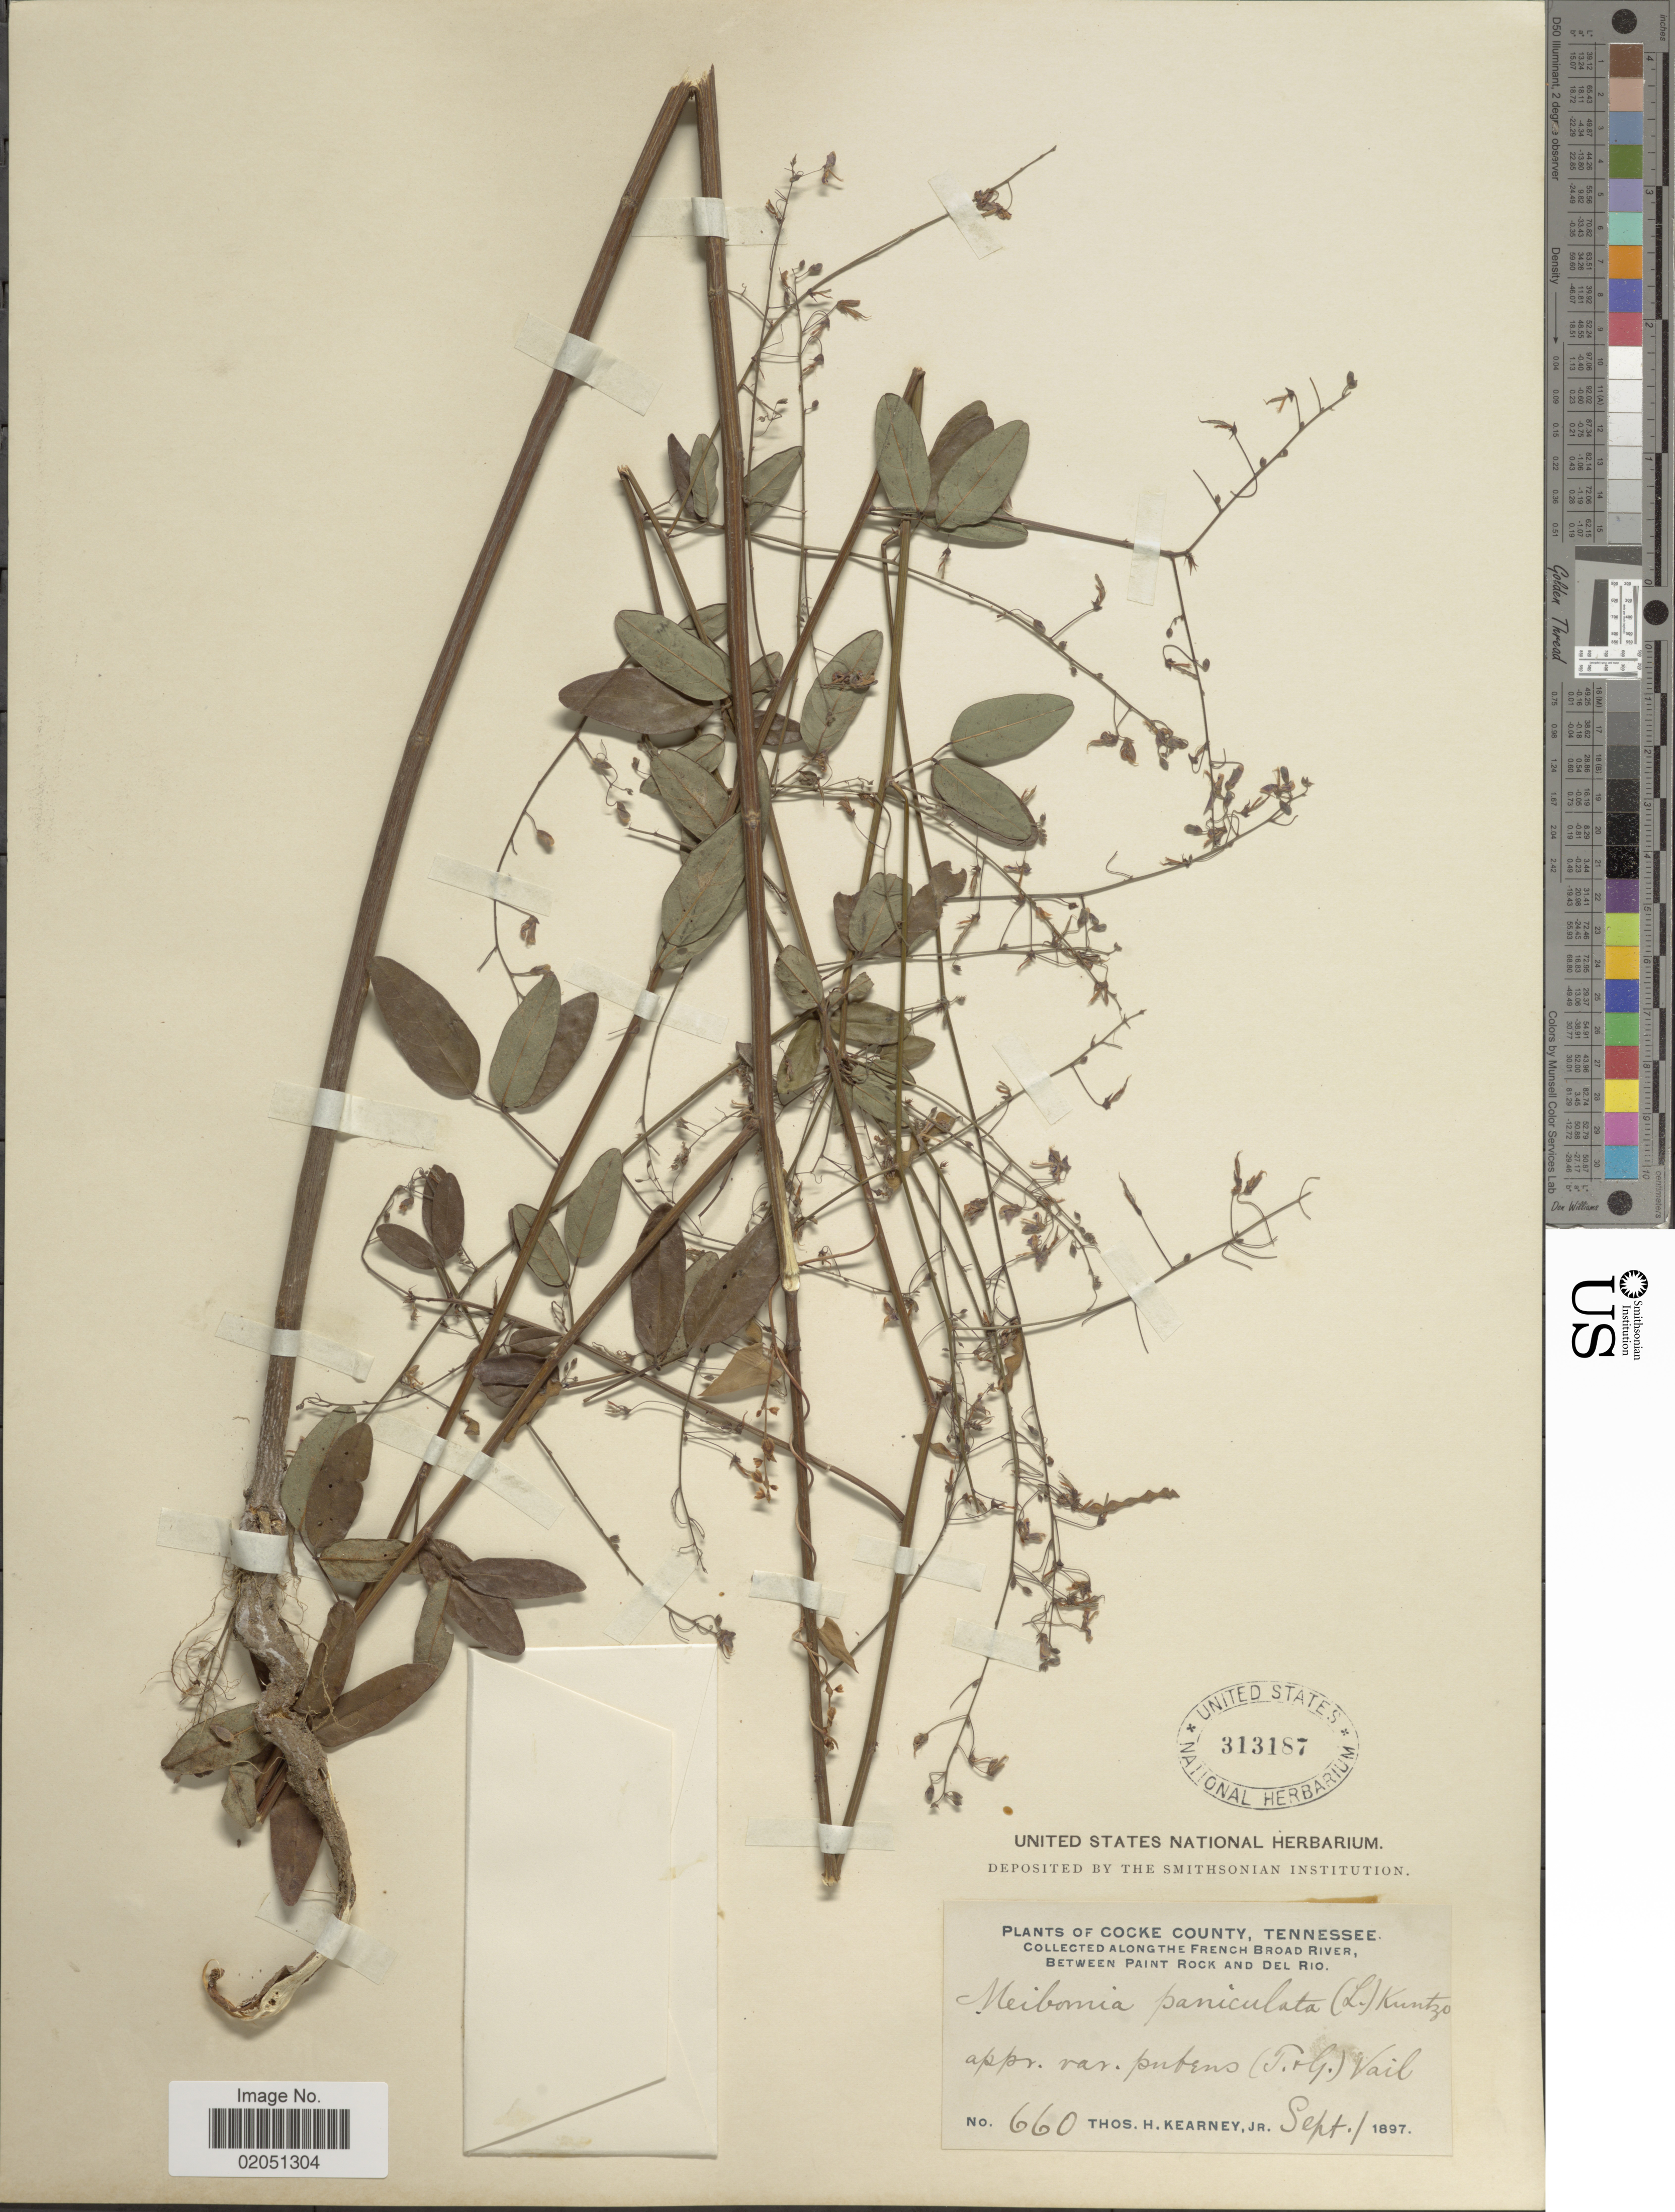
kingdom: Plantae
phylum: Tracheophyta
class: Magnoliopsida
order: Fabales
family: Fabaceae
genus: Desmodium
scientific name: Desmodium paniculatum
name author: (L.) DC.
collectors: T. H. Kearney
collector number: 660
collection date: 1897-09-01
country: United States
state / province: Tennessee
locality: Cocke County, Along the French Broad River, Between Paint Rock and Del Rio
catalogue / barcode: US 313187